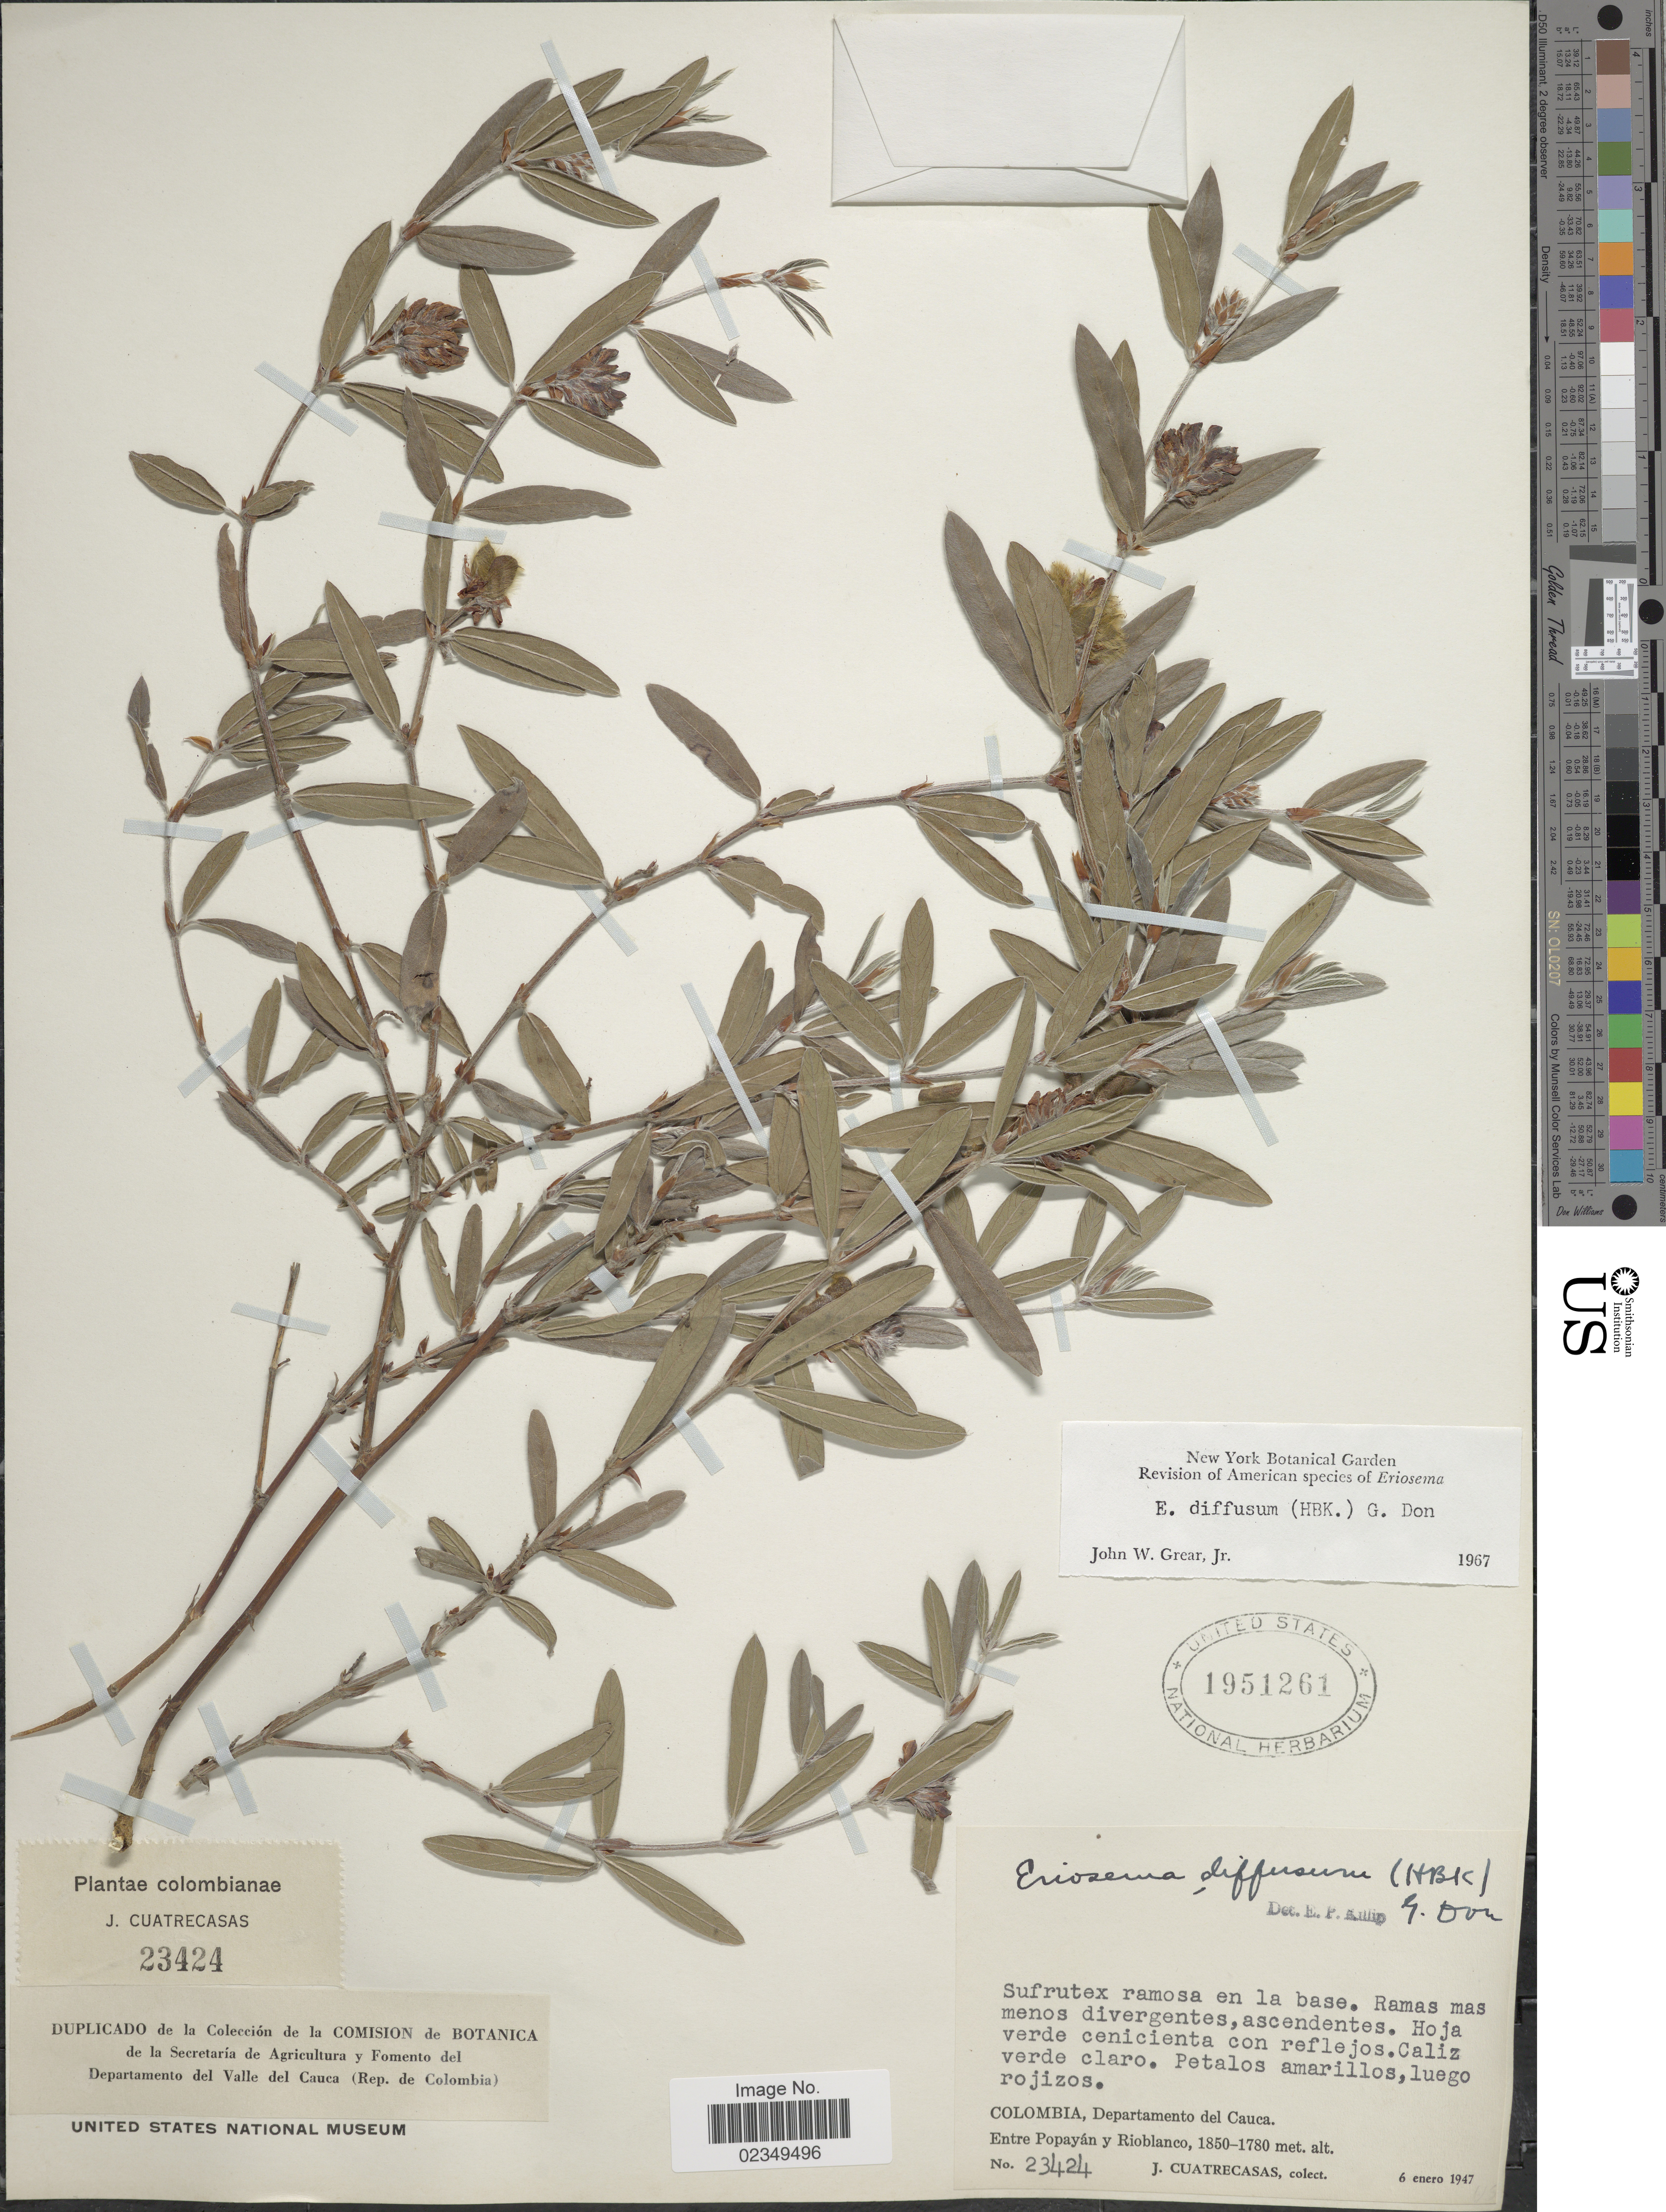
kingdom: Plantae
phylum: Tracheophyta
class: Magnoliopsida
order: Fabales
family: Fabaceae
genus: Eriosema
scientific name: Eriosema diffusum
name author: (Kunth) G. Don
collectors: J. Cuatrecasas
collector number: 23424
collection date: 1947-01-06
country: Colombia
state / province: Cauca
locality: Entre Popayán y Rioblanco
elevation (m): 1780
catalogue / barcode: US 1951261